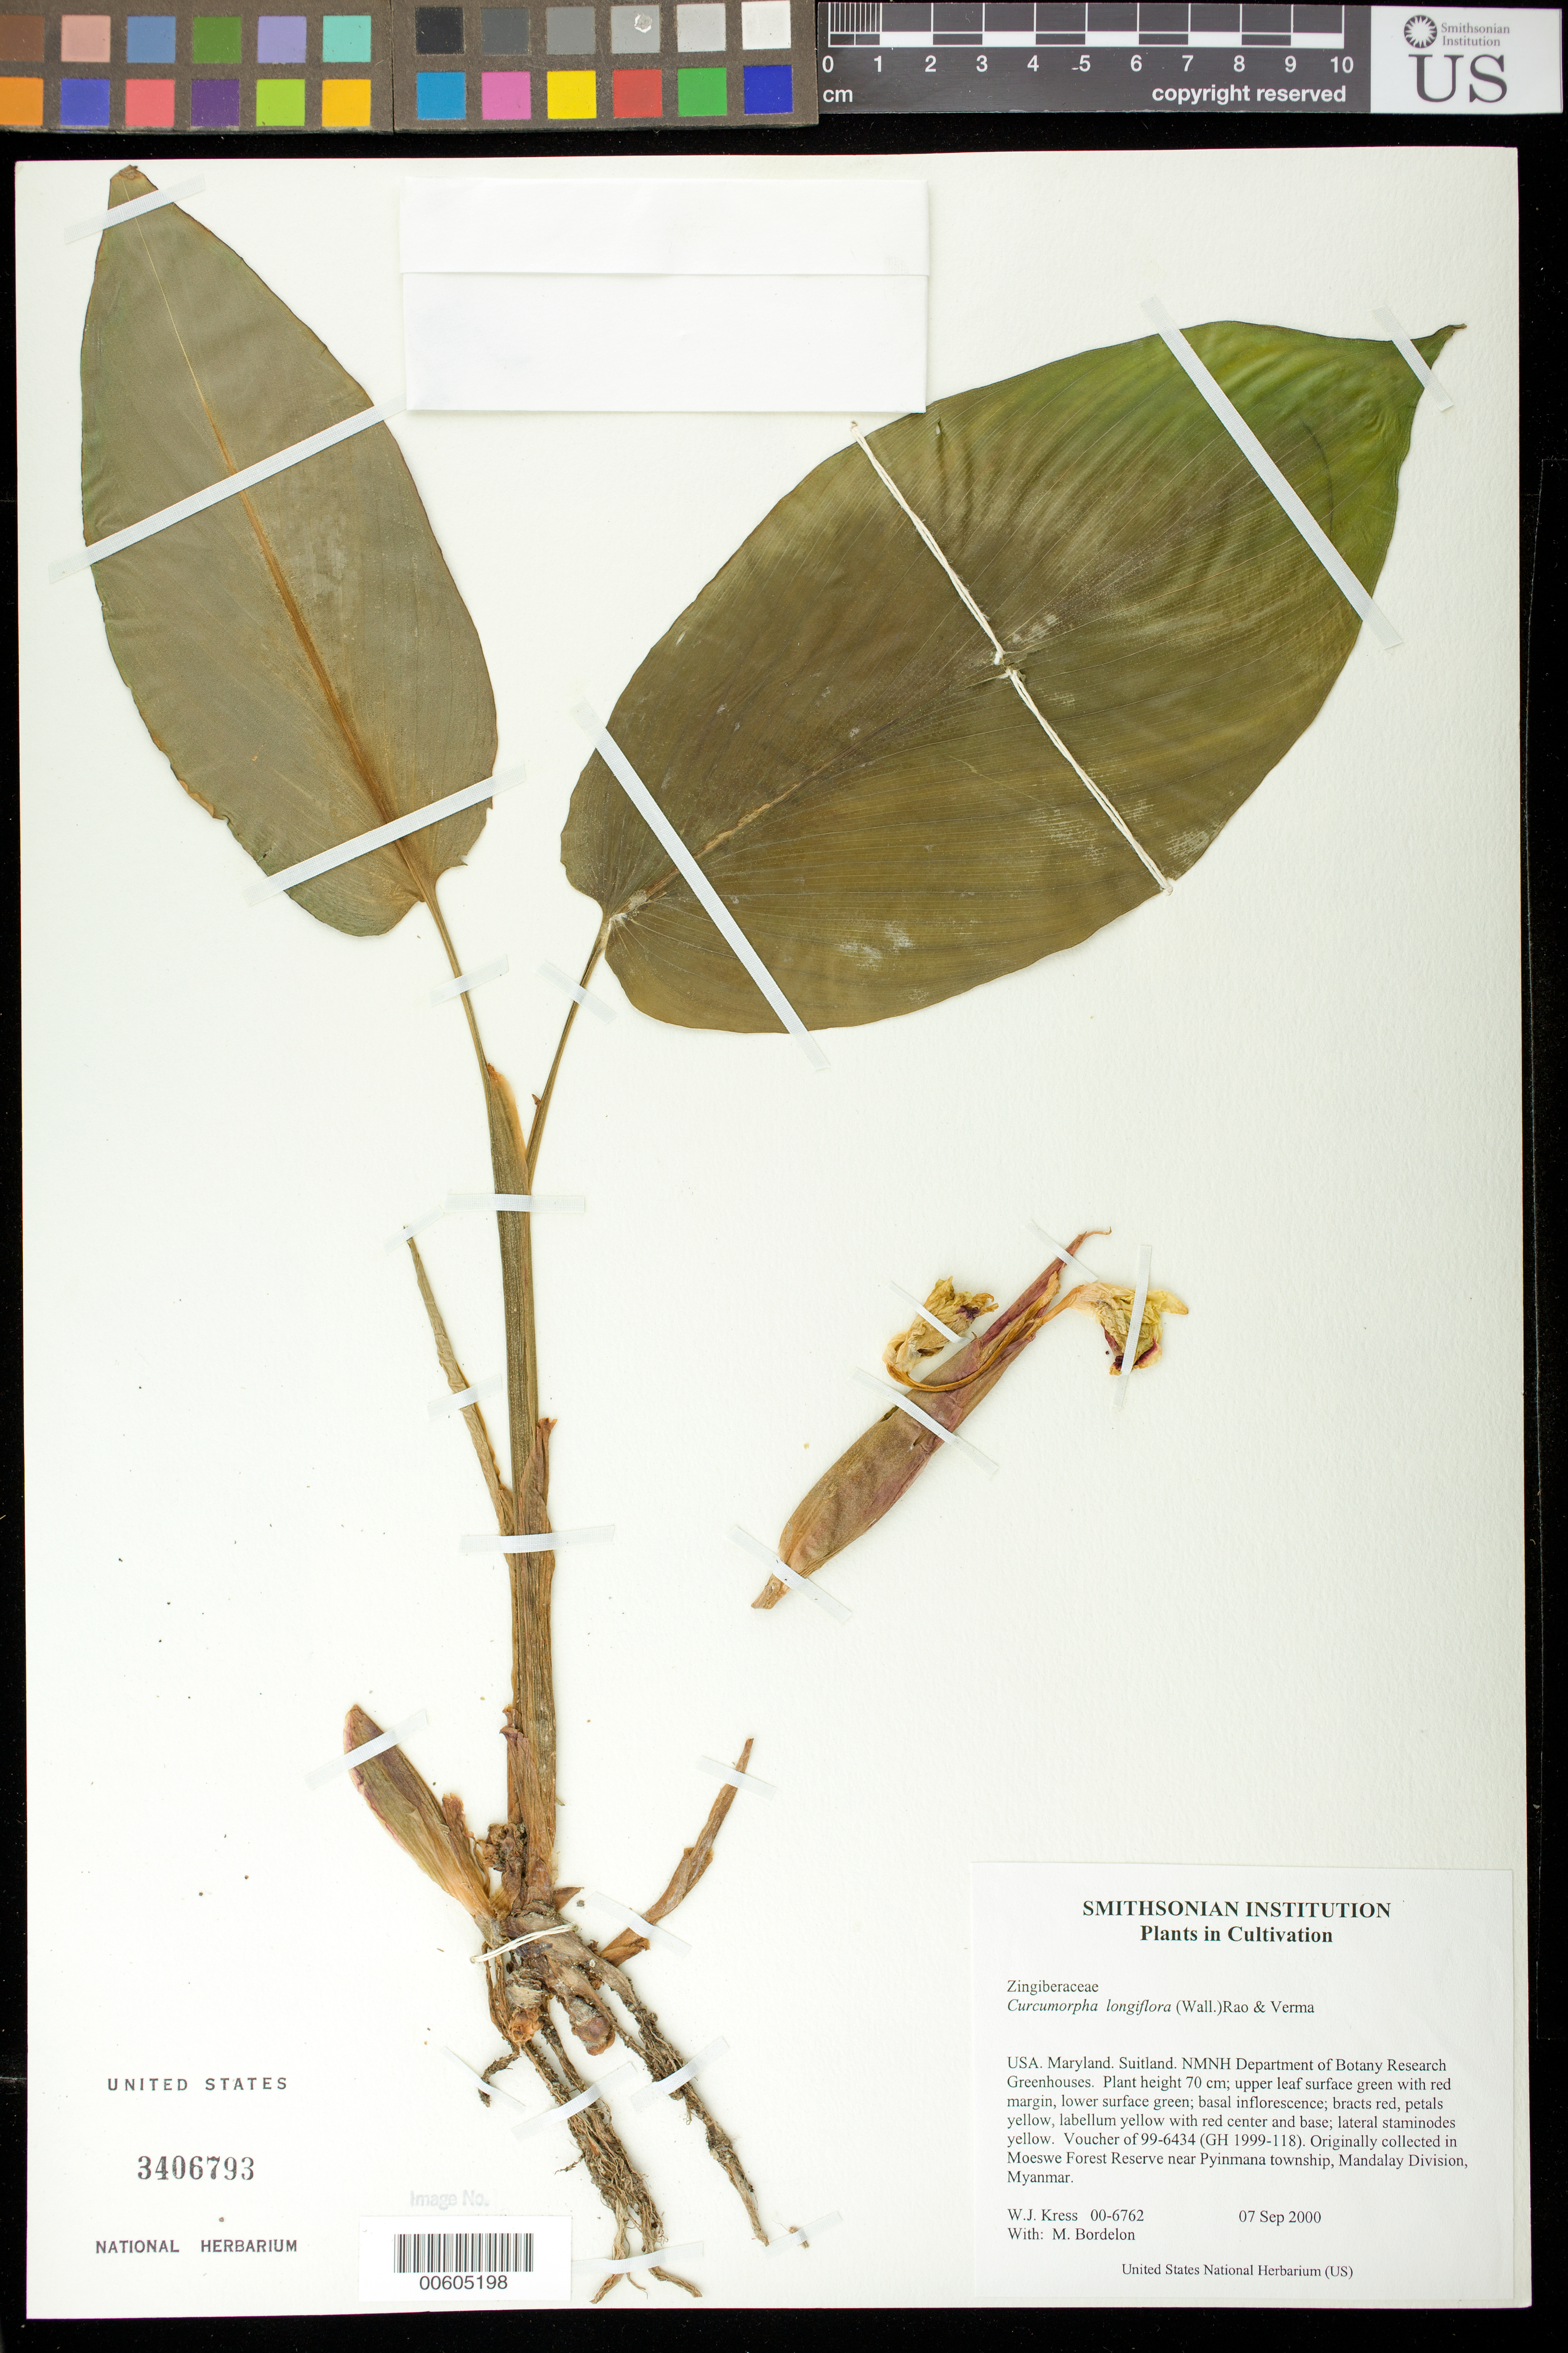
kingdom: Plantae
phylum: Tracheophyta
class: Liliopsida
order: Zingiberales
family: Zingiberaceae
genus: Boesenbergia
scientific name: Boesenbergia longiflora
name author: (Wall.) Kuntze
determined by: Strong, M. T., (US), Smithsonian Institution - National Museum of Natural History (UNITED STATES)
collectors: W. J. Kress & M. Bordelon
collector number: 00-6762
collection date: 2000-09-07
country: United States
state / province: Maryland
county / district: Prince George's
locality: NMNH Botany Research Greenhouses. Suitland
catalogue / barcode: US 3406793